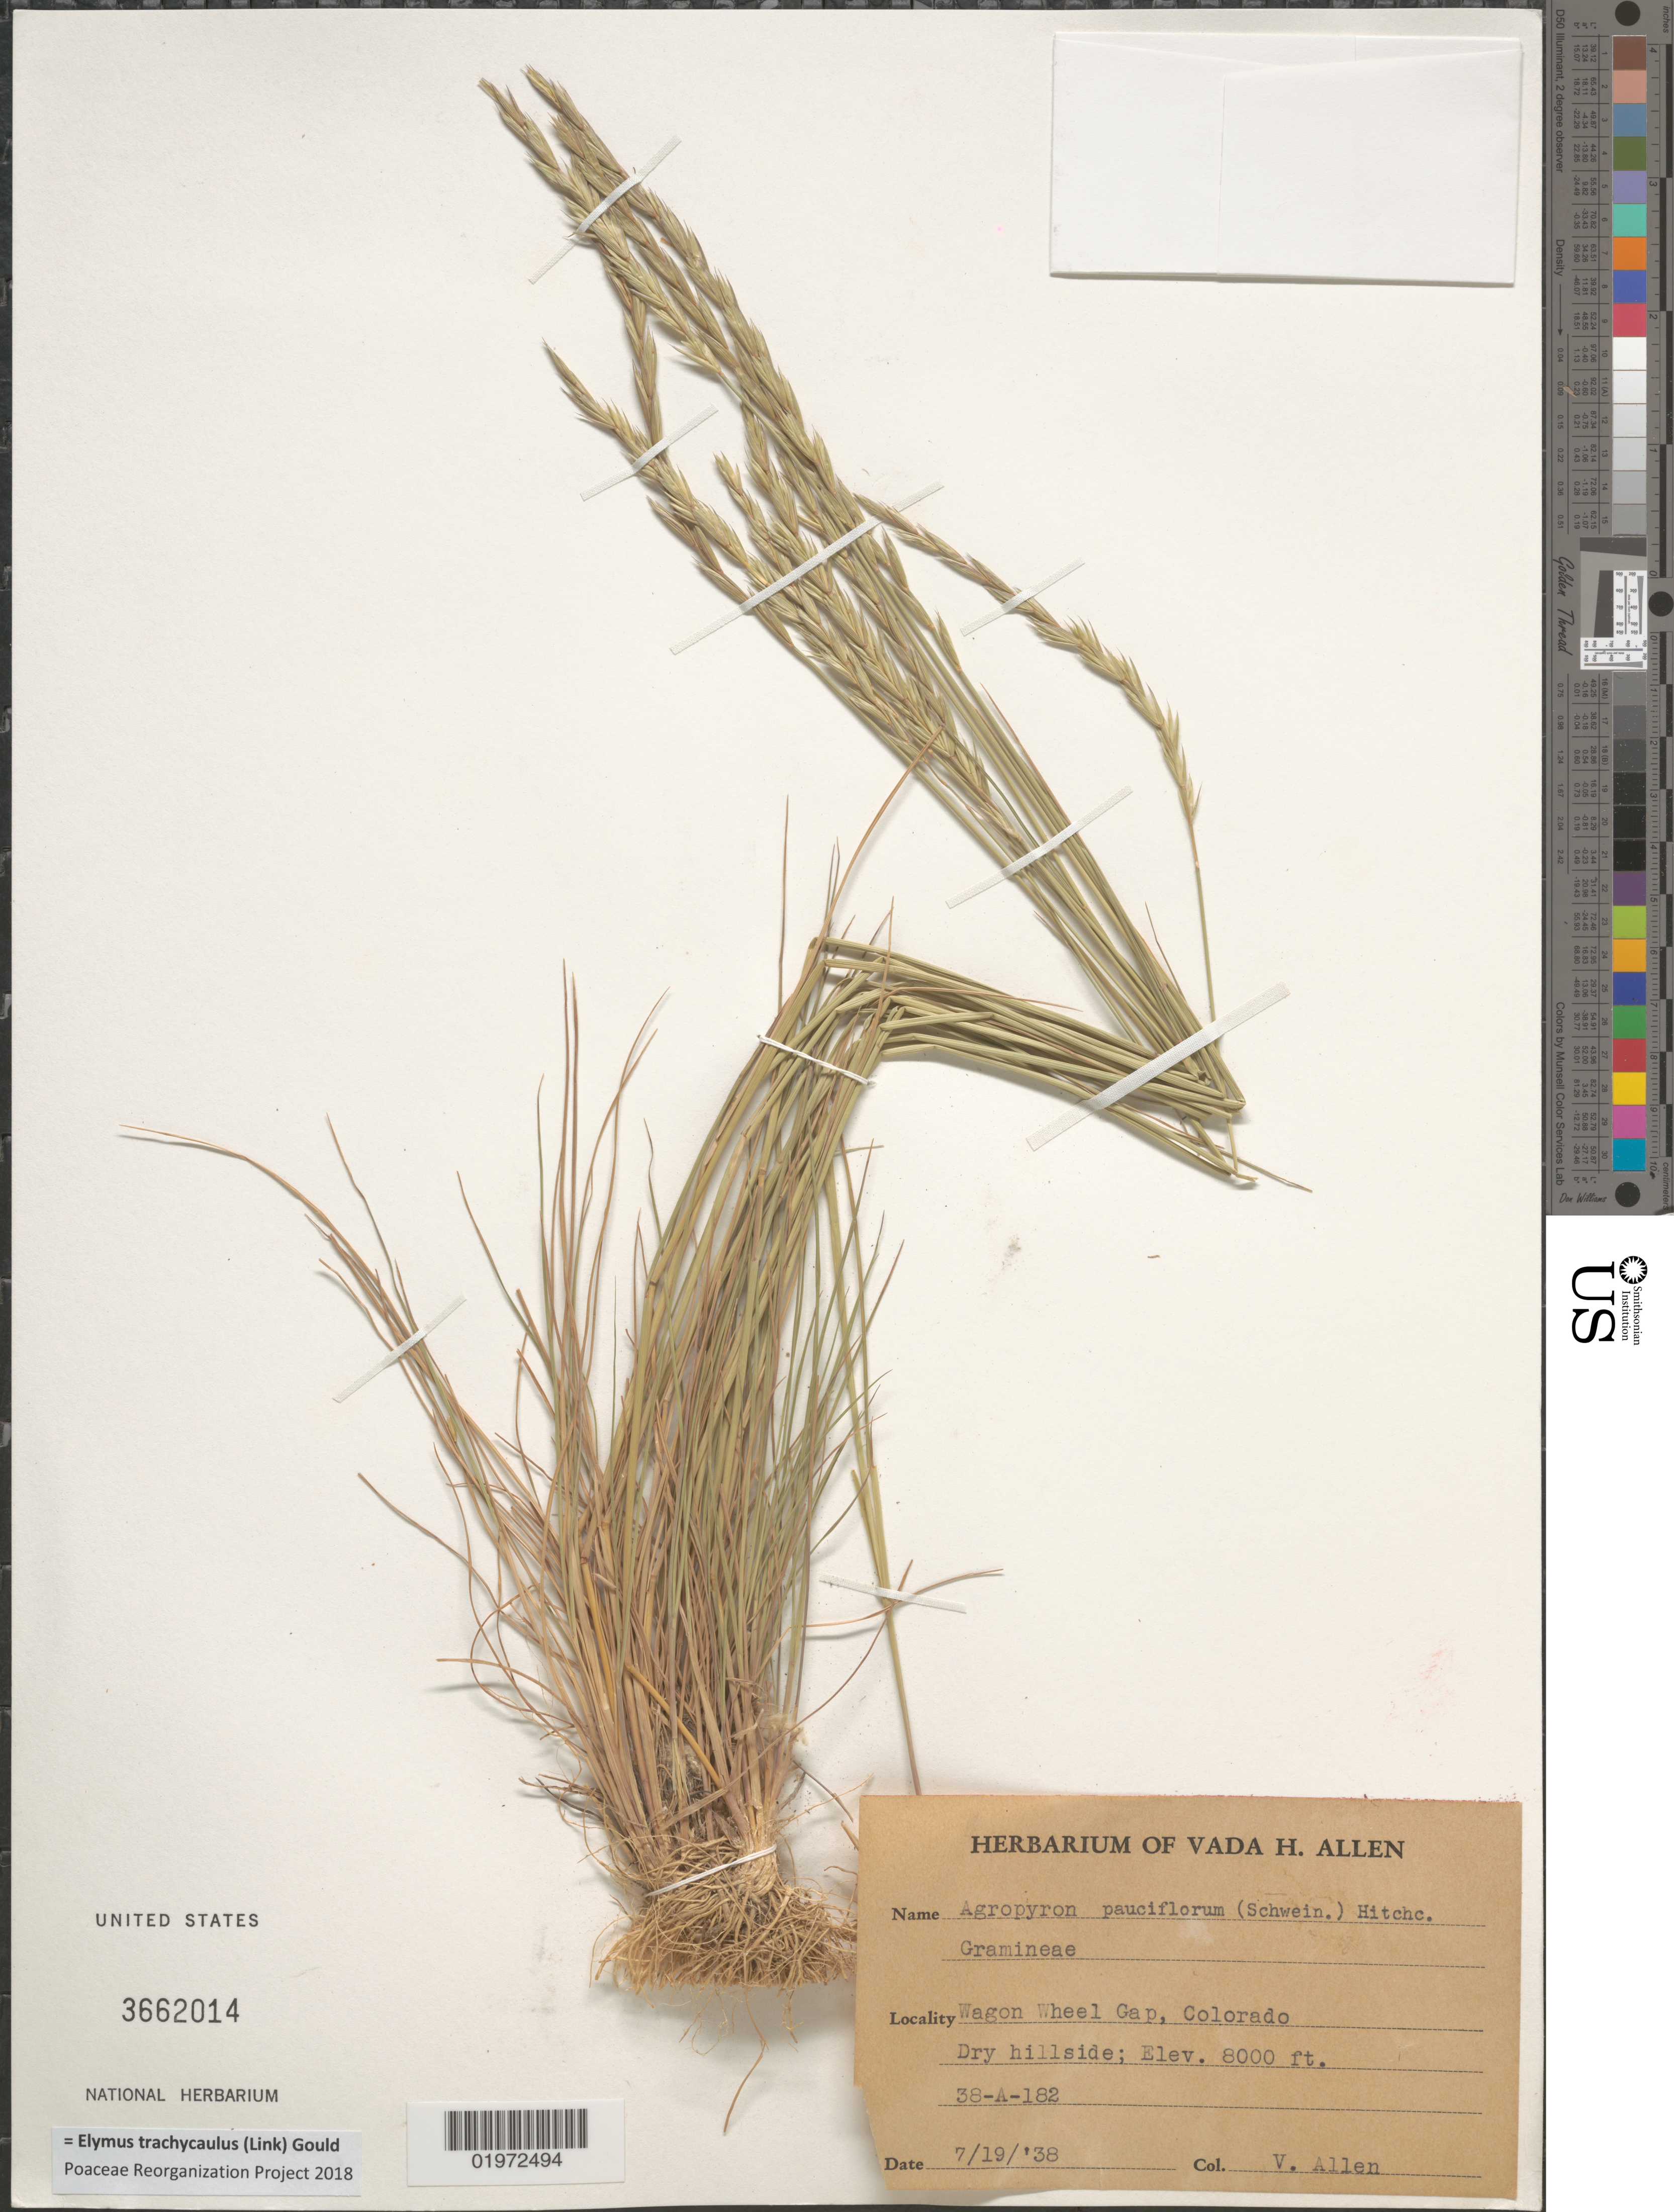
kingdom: Plantae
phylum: Tracheophyta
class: Liliopsida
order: Poales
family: Poaceae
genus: Elymus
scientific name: Elymus trachycaulus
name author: (Link) Gould ex Shinners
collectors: V. Allen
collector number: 38-A-182?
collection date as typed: Transcribed d/m/y: 19/7/38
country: United States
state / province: Colorado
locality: Wagon Wheel Gap. Dry hillside.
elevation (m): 2438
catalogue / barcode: US 3662014